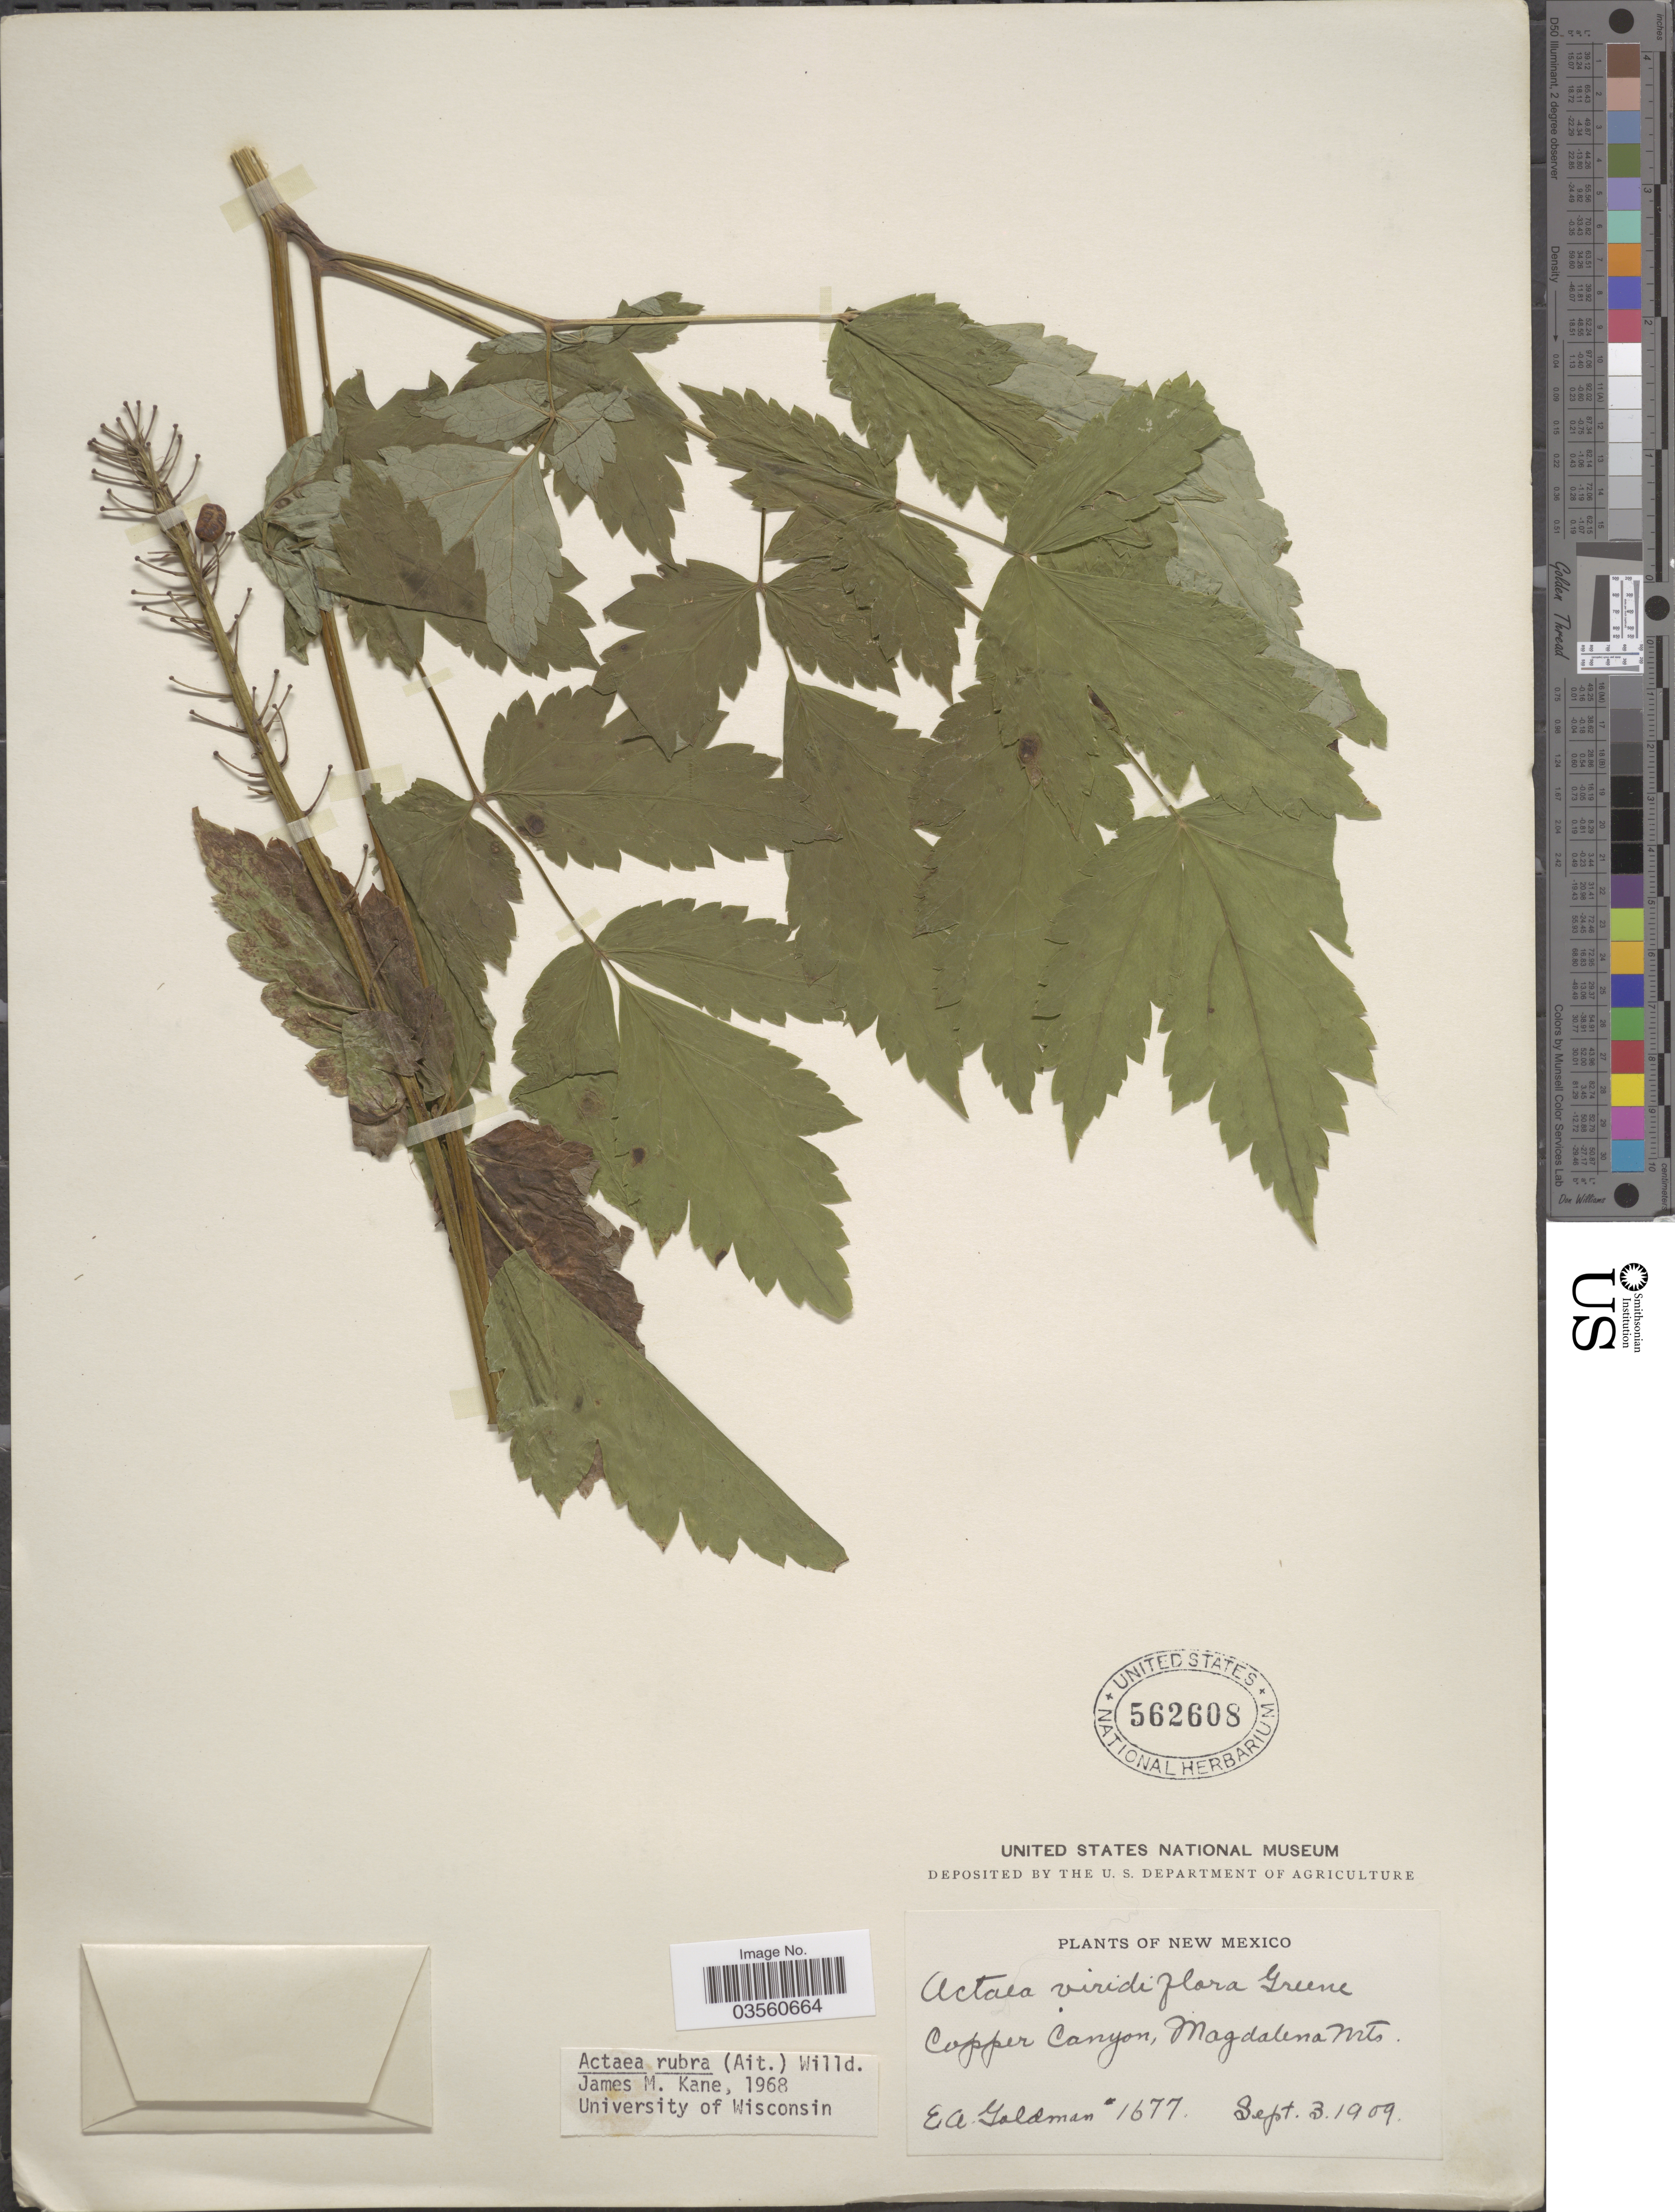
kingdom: Plantae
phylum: Tracheophyta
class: Magnoliopsida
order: Ranunculales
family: Ranunculaceae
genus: Actaea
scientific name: Actaea rubra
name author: (Aiton) Willd.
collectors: E. A. Goldman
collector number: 1677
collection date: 1909-09-03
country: United States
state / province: New Mexico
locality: Copper Canyon, Magdalena Mts.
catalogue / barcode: US 562608